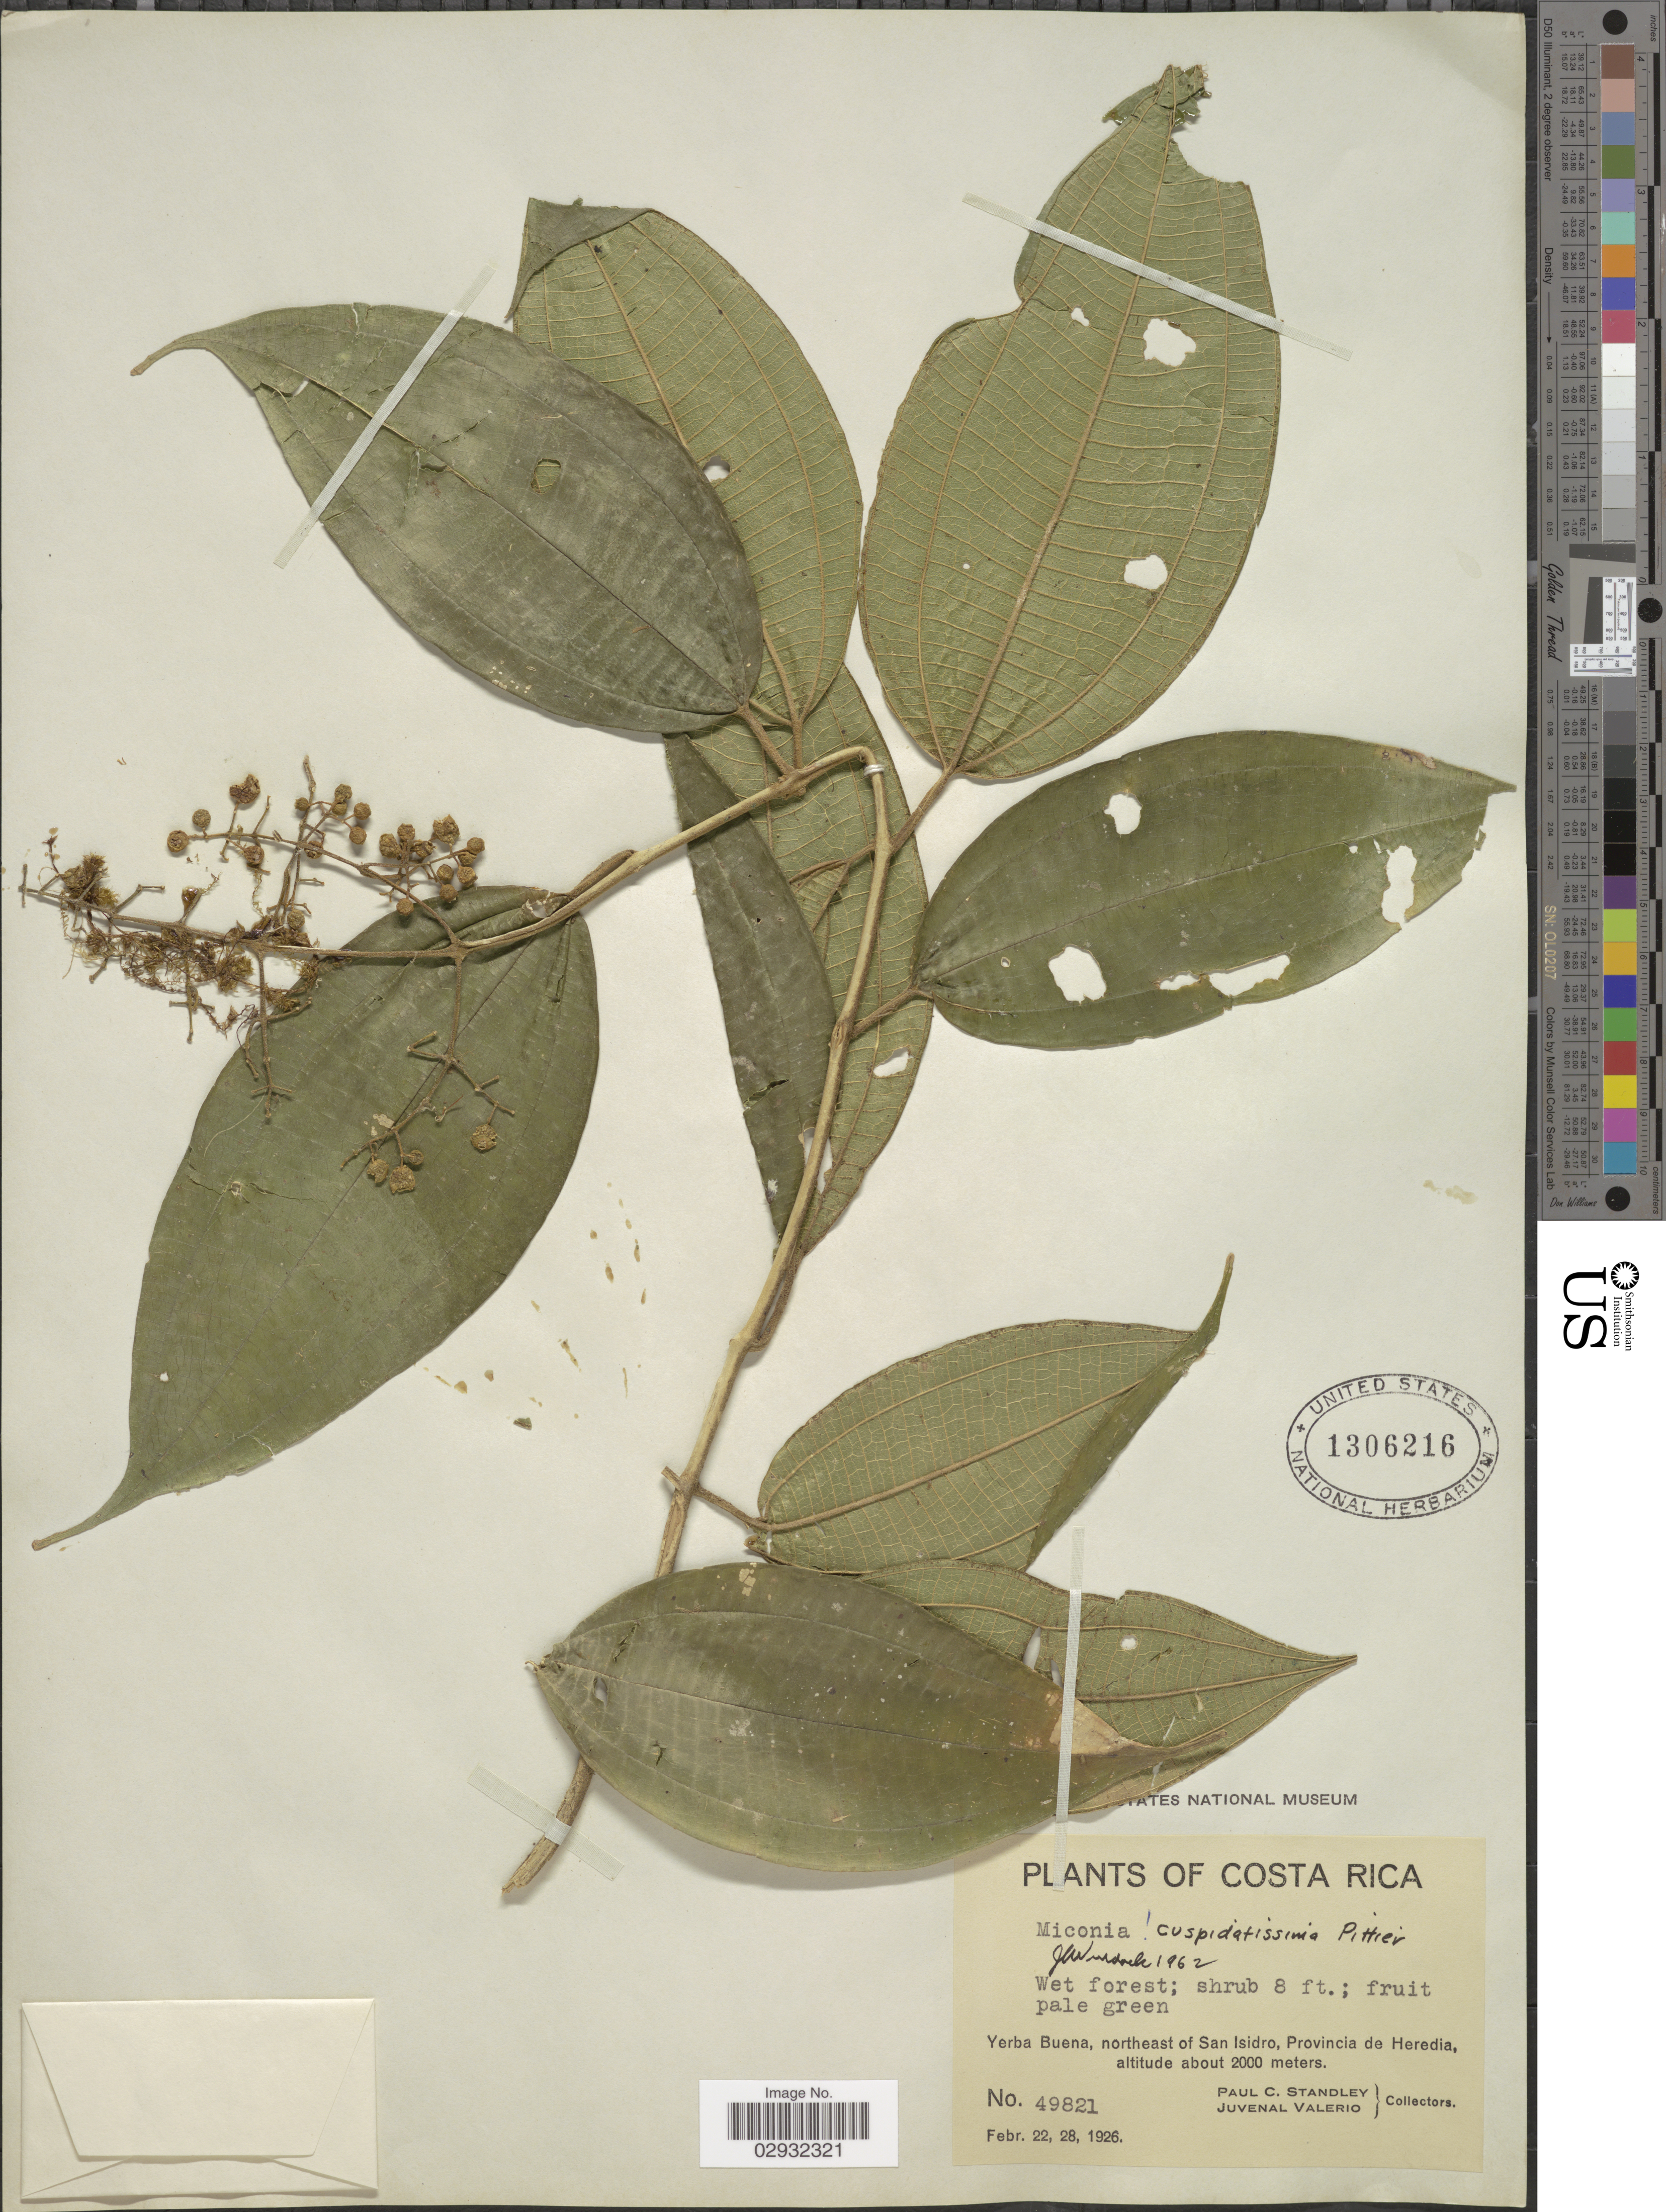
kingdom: Plantae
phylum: Tracheophyta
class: Magnoliopsida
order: Myrtales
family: Melastomataceae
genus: Miconia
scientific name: Miconia cuspidatissima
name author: Pittier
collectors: P. C. Standley & J. Valerio R.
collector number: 49821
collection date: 1926-02-22/1926-02-28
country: Costa Rica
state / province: Heredia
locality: Yerba Buena, northeast of San Isidro.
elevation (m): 2000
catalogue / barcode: US 1306216